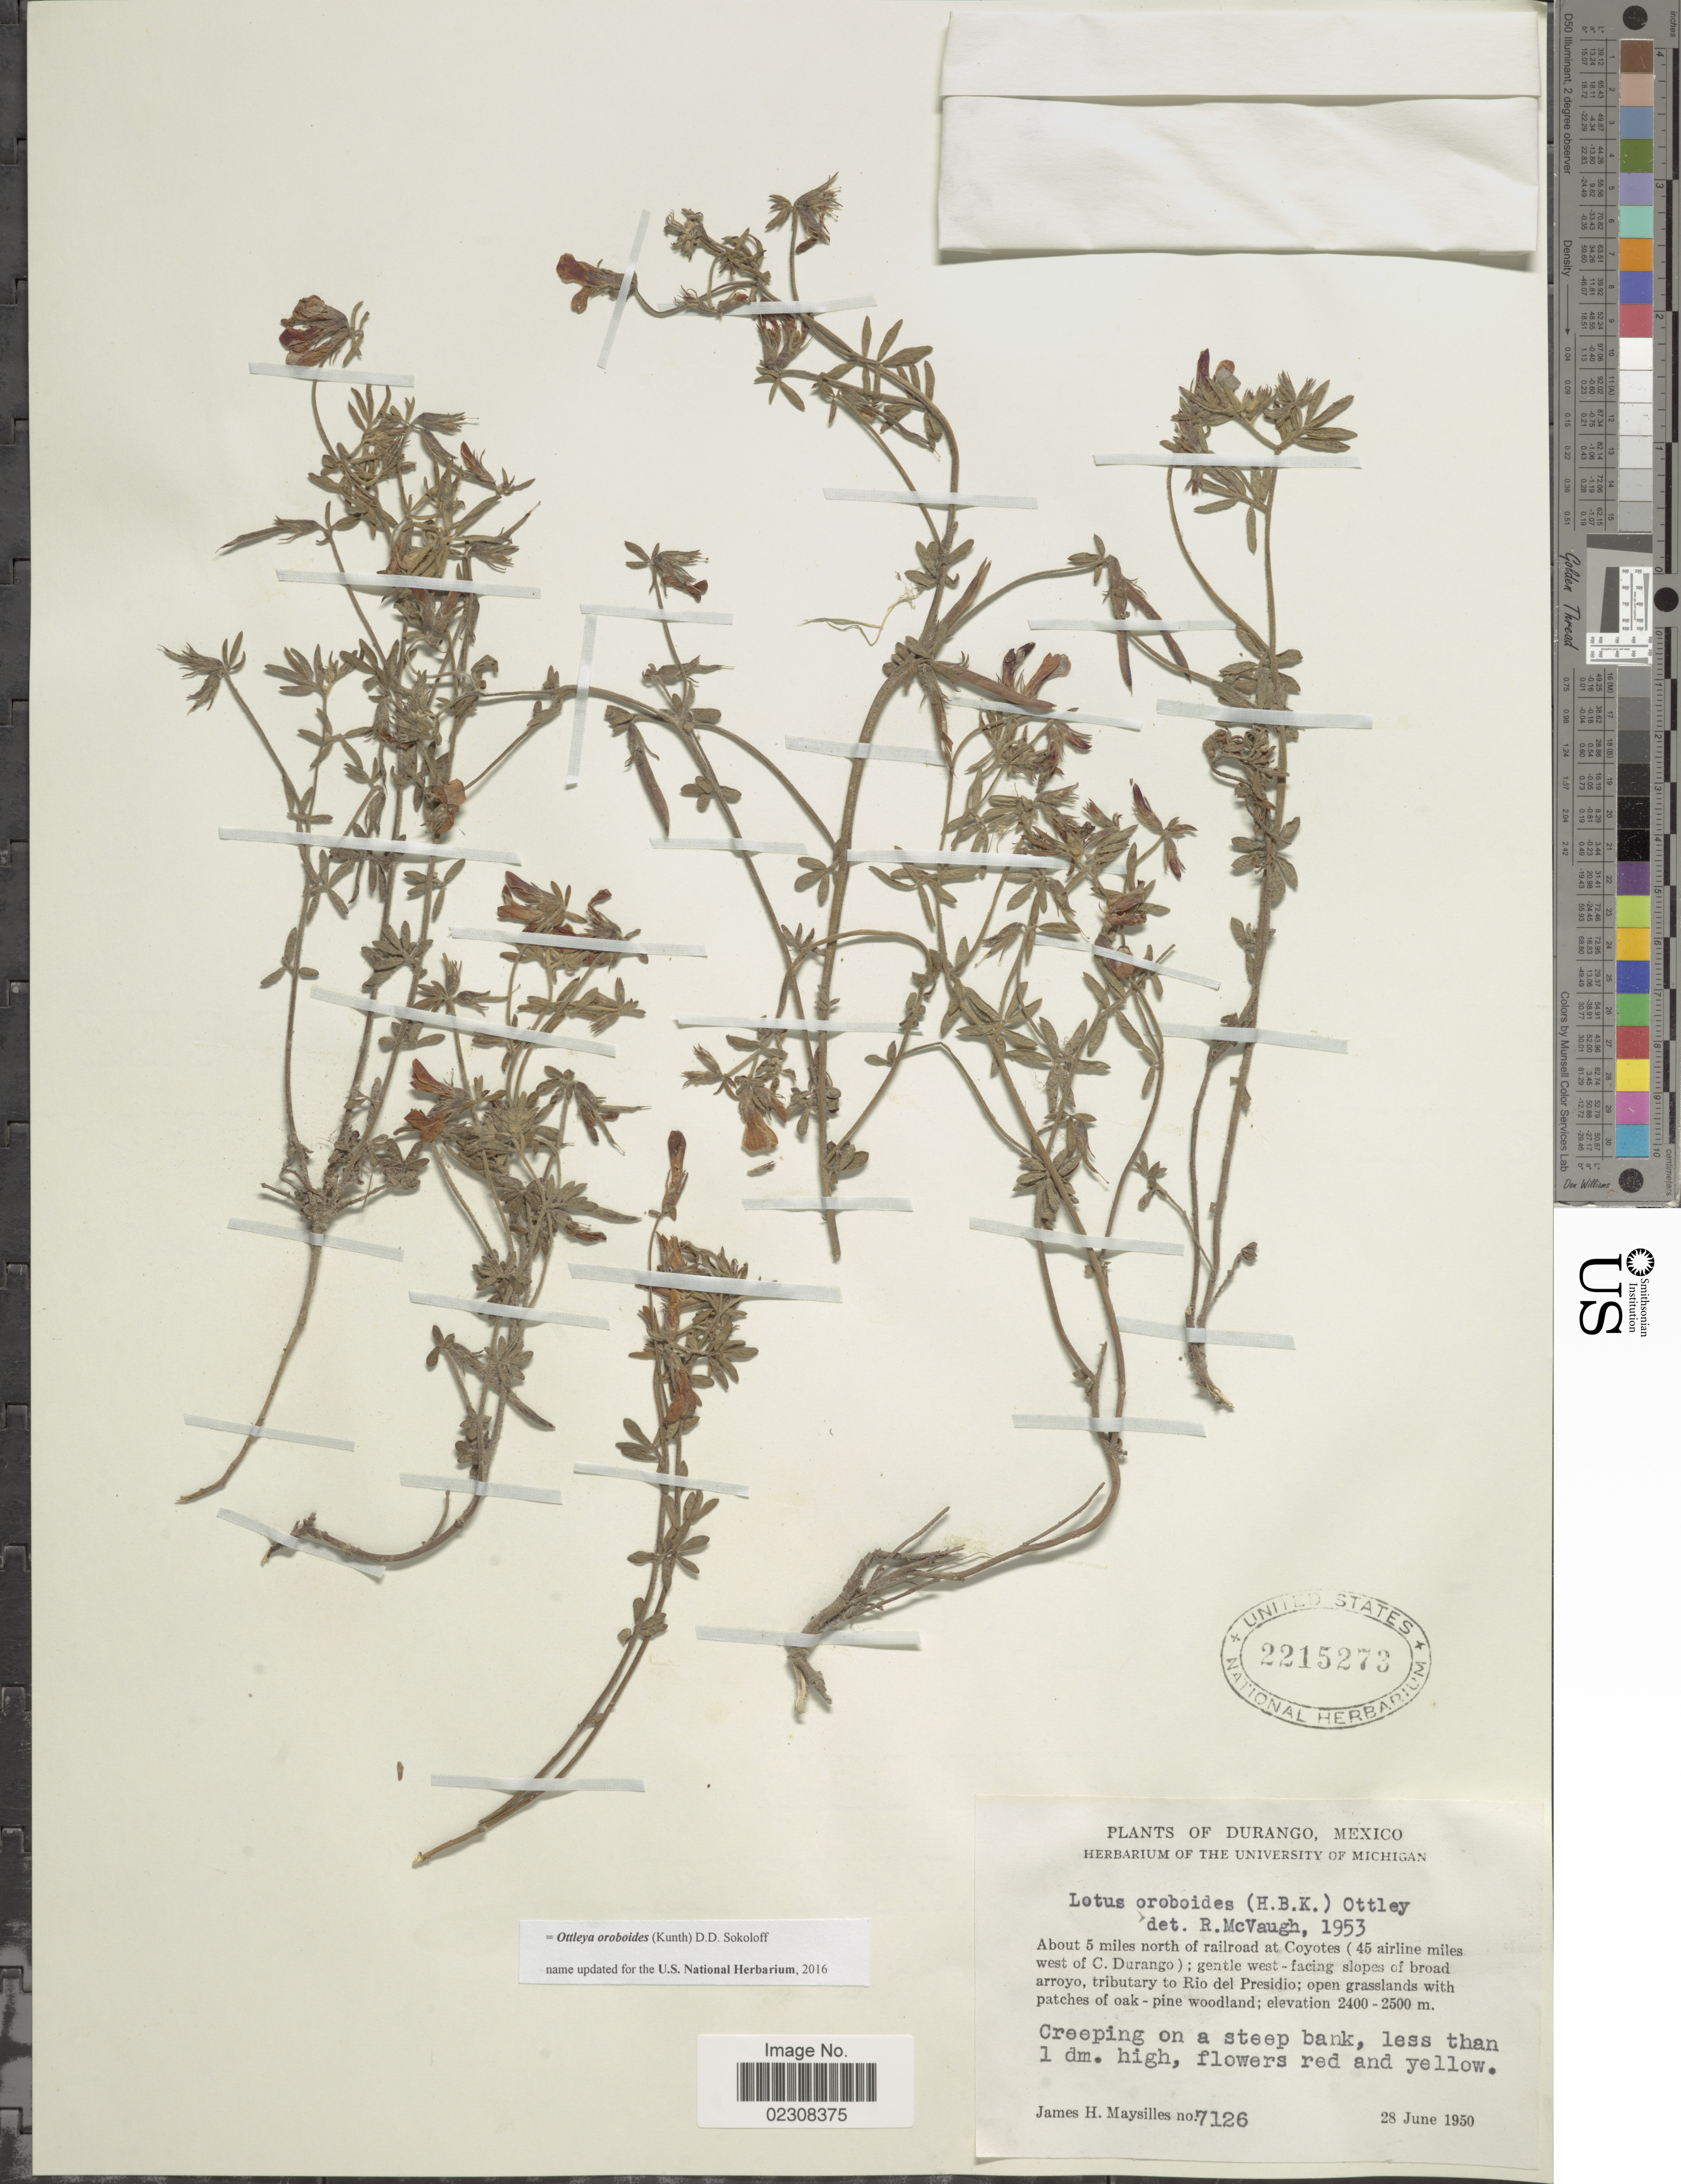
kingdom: Plantae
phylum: Tracheophyta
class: Magnoliopsida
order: Fabales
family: Fabaceae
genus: Ottleya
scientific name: Ottleya oroboides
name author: (Kunth) D.D. Sokoloff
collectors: J. Maysilles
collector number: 7126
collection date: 1950-06-28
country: Mexico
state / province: Durango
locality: About 5 miles north of railroad at Coyotes (45 airline miles west of C Durango); gentle west-facing slopes of broad arroyo, tributary to Rio Pesidio; open grasslands with patches of oak - pine woodland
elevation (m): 2400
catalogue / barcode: US 2215273